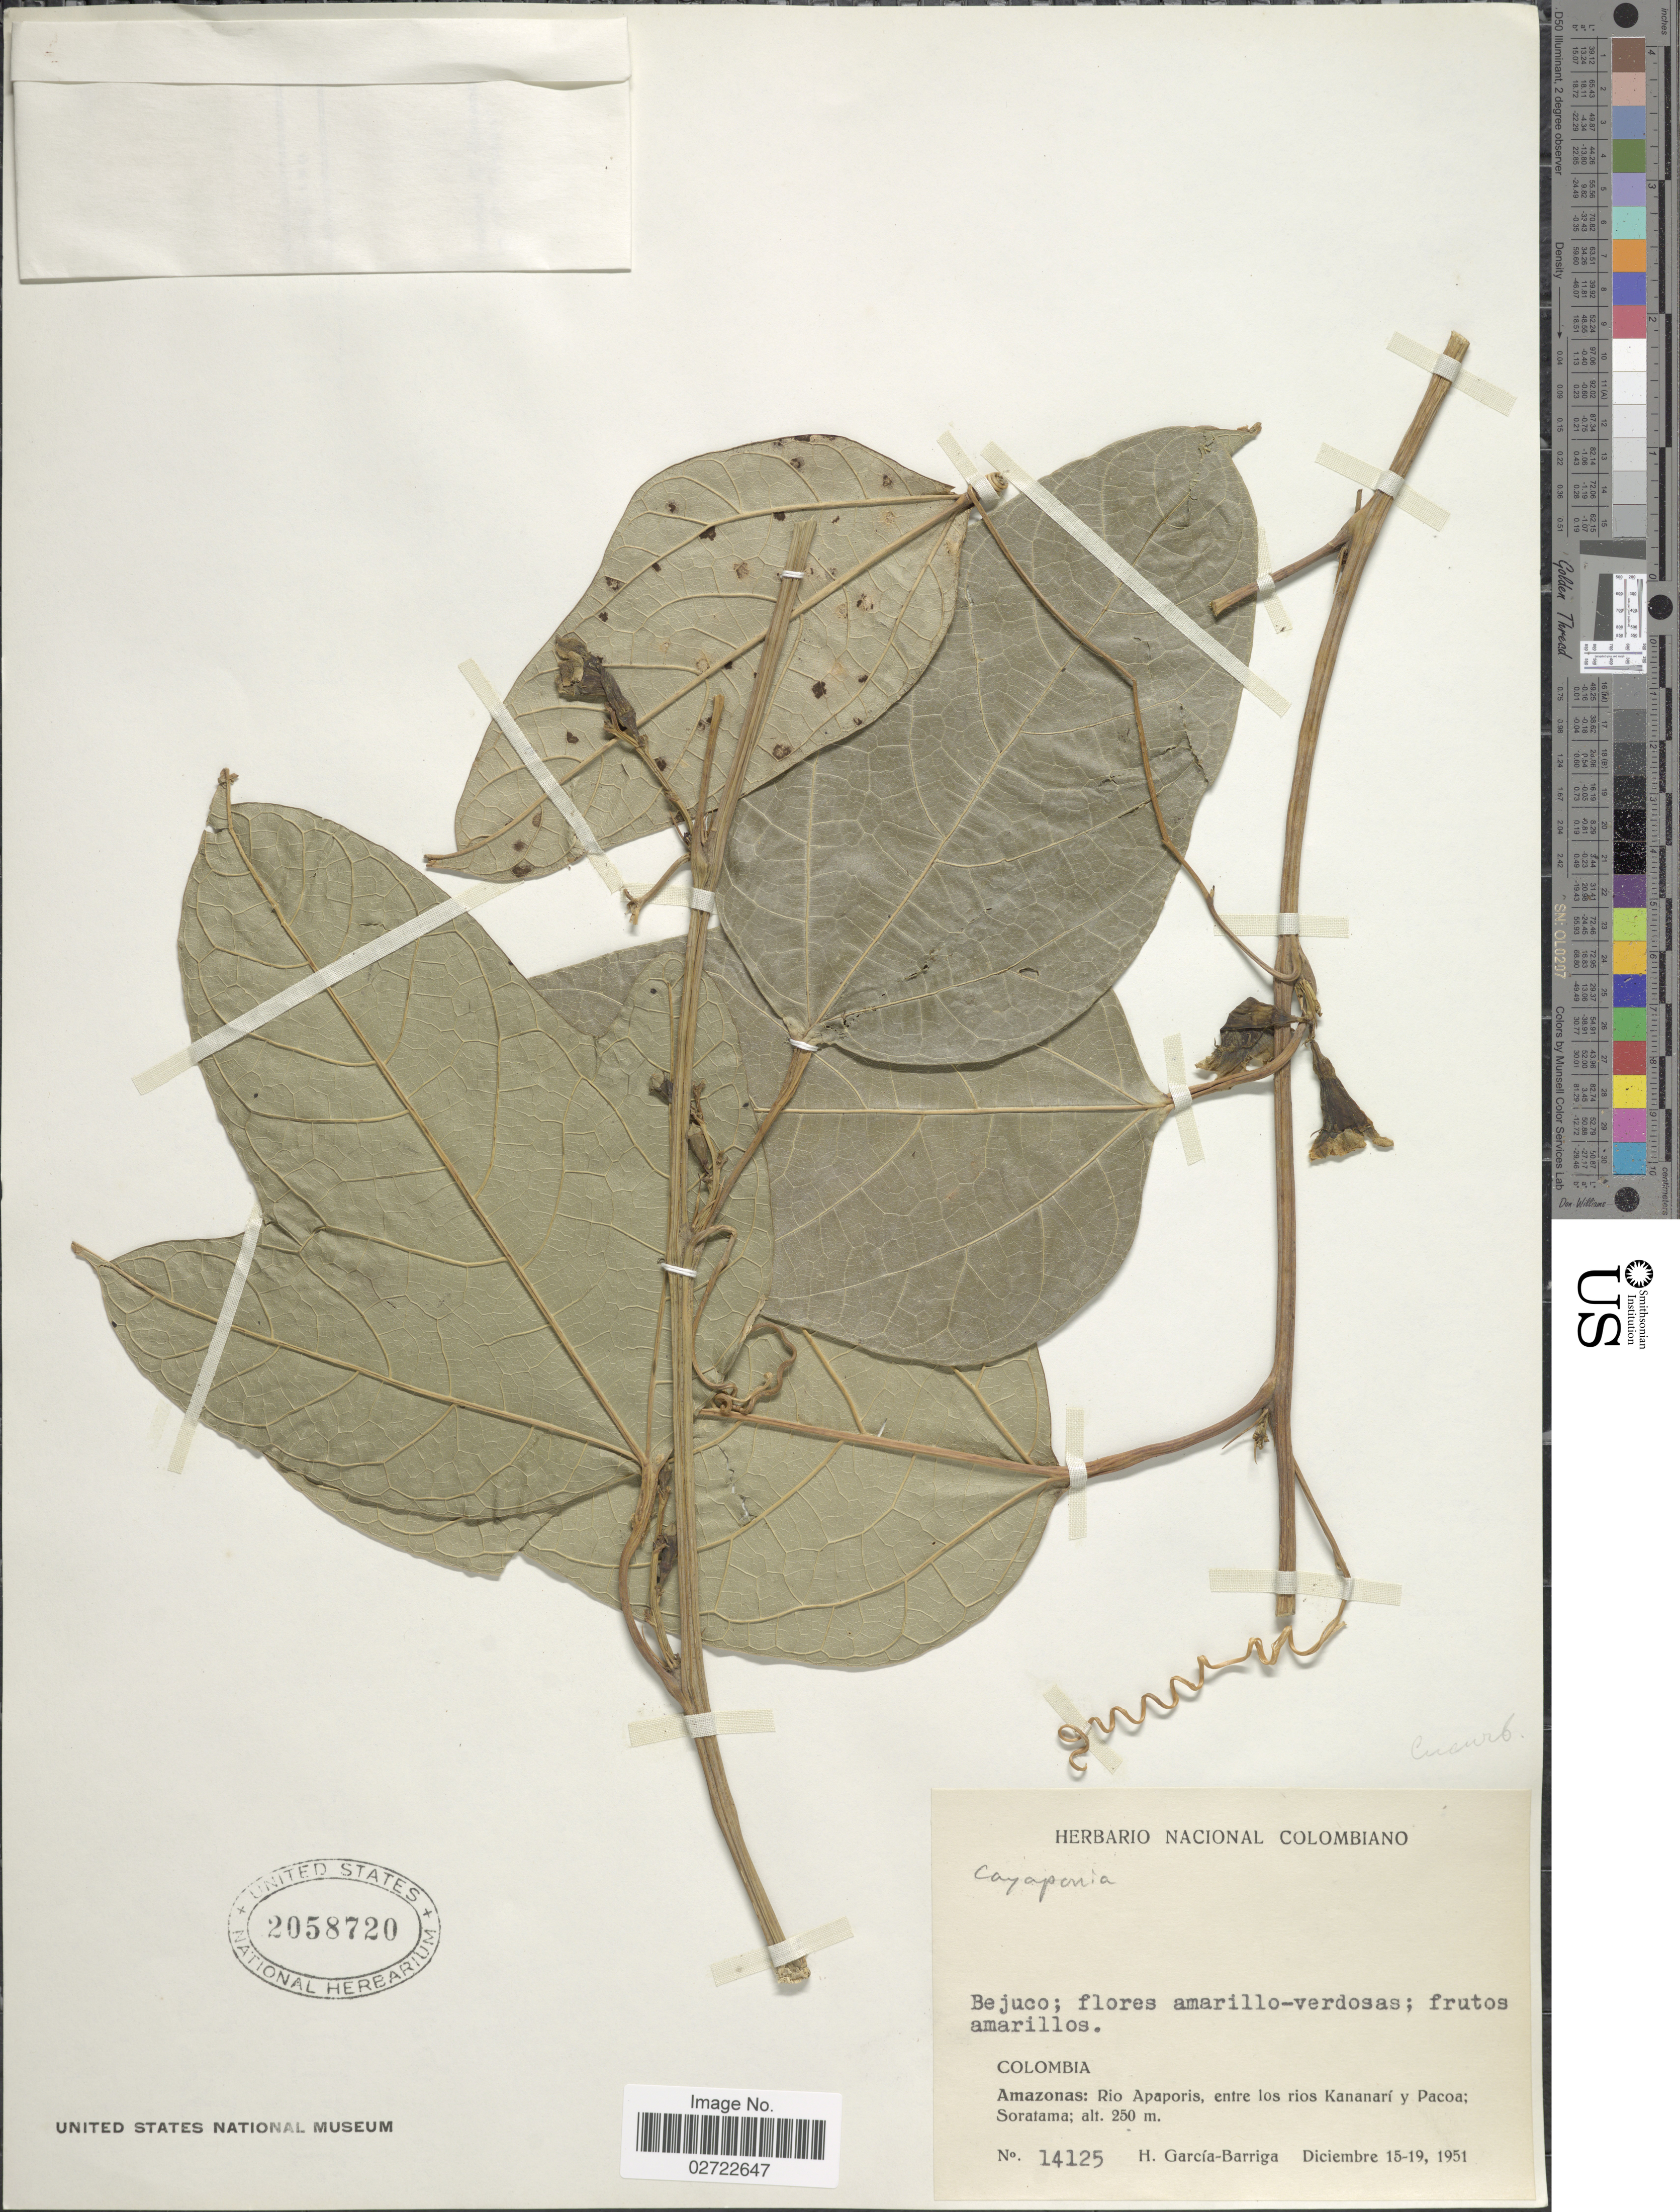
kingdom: Plantae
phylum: Tracheophyta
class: Magnoliopsida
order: Cucurbitales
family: Cucurbitaceae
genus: Cayaponia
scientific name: Cayaponia granatensis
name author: Cogn.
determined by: Nee, Michael H.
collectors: H. García Barriga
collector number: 14125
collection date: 1951-12-15/1951-12-19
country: Colombia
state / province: Amazônas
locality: Rio Apaporis, entre los rios Kananari y Pacoa; Soratama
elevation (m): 250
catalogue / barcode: US 2058720